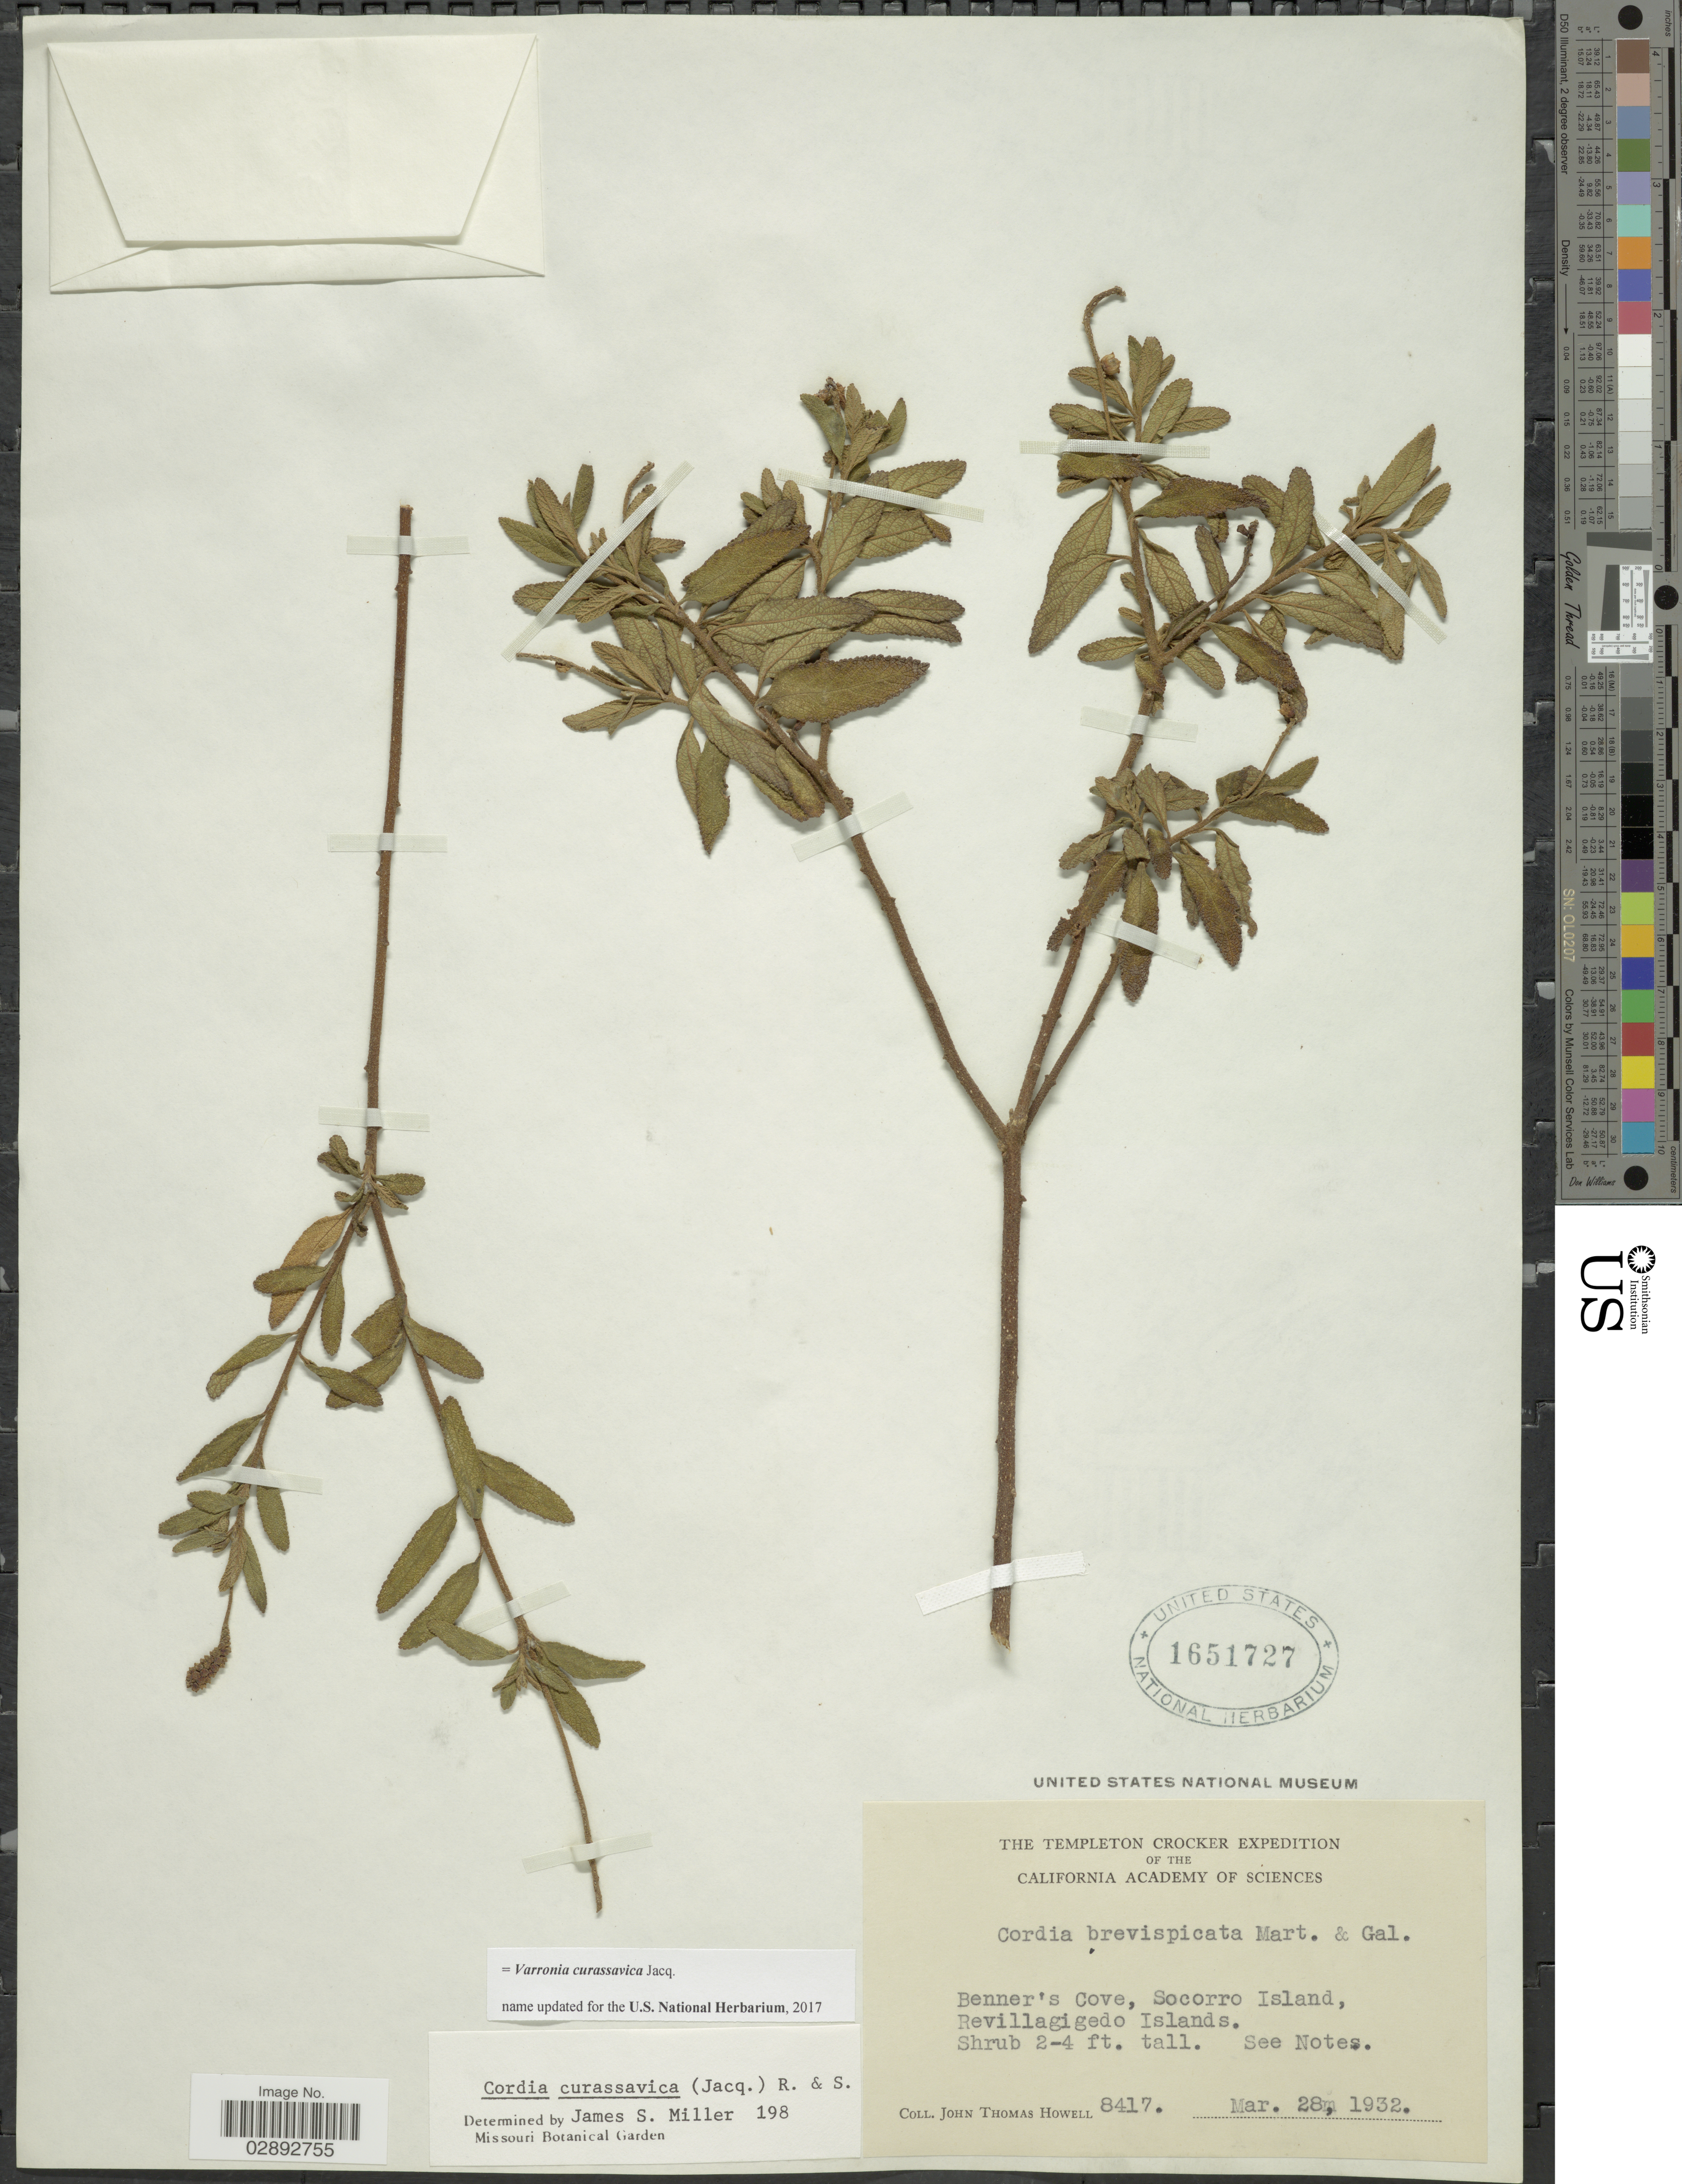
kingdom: Plantae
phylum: Tracheophyta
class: Magnoliopsida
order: Boraginales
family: Cordiaceae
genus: Varronia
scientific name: Varronia curassavica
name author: Jacq.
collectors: J. T. Howell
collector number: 8417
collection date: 1932-03-28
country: Mexico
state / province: Colima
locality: The Templeton Crocker. Benner's Cove, Socorro Island, Revillagigedo Islands.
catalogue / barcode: US 1651727